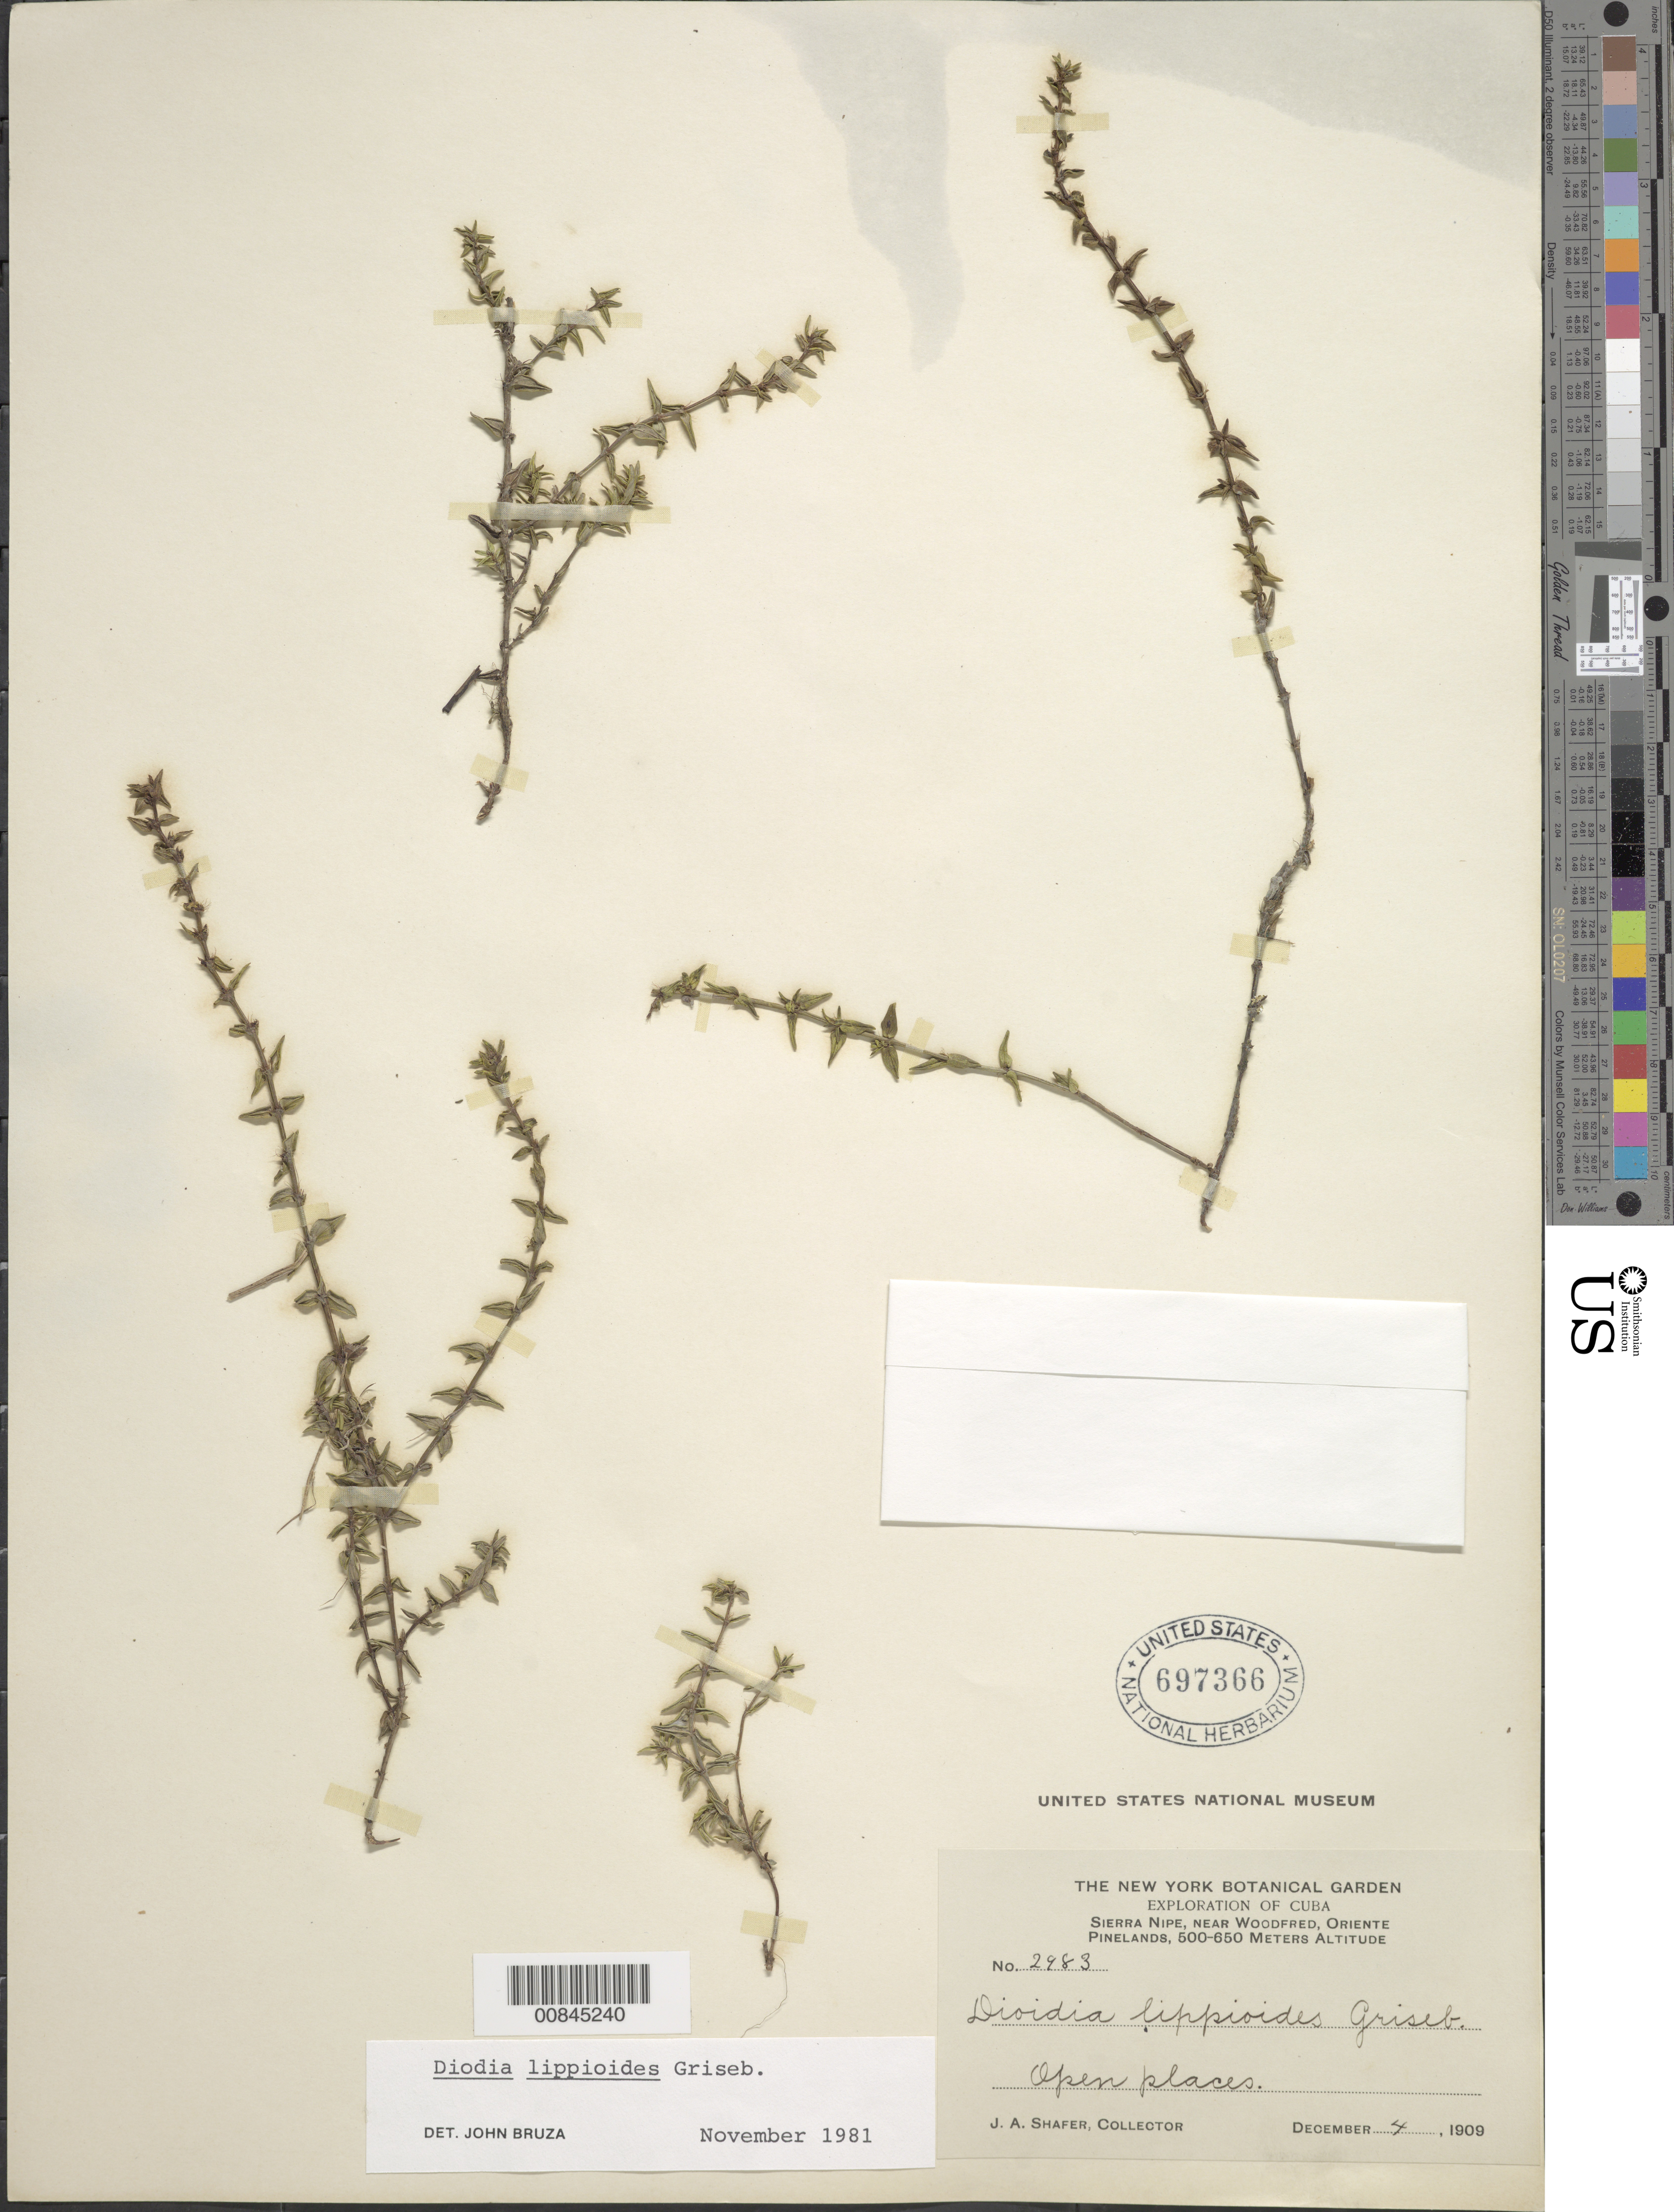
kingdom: Plantae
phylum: Tracheophyta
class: Magnoliopsida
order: Gentianales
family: Rubiaceae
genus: Diodia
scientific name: Diodia lippioides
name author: Griseb.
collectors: J. A. Shafer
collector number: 2983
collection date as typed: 04 Dec 1909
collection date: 1909-12-04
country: Cuba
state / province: Oriente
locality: Sierra nipe, near Woodfred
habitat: Pinelands, open places.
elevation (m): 500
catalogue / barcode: US 697366